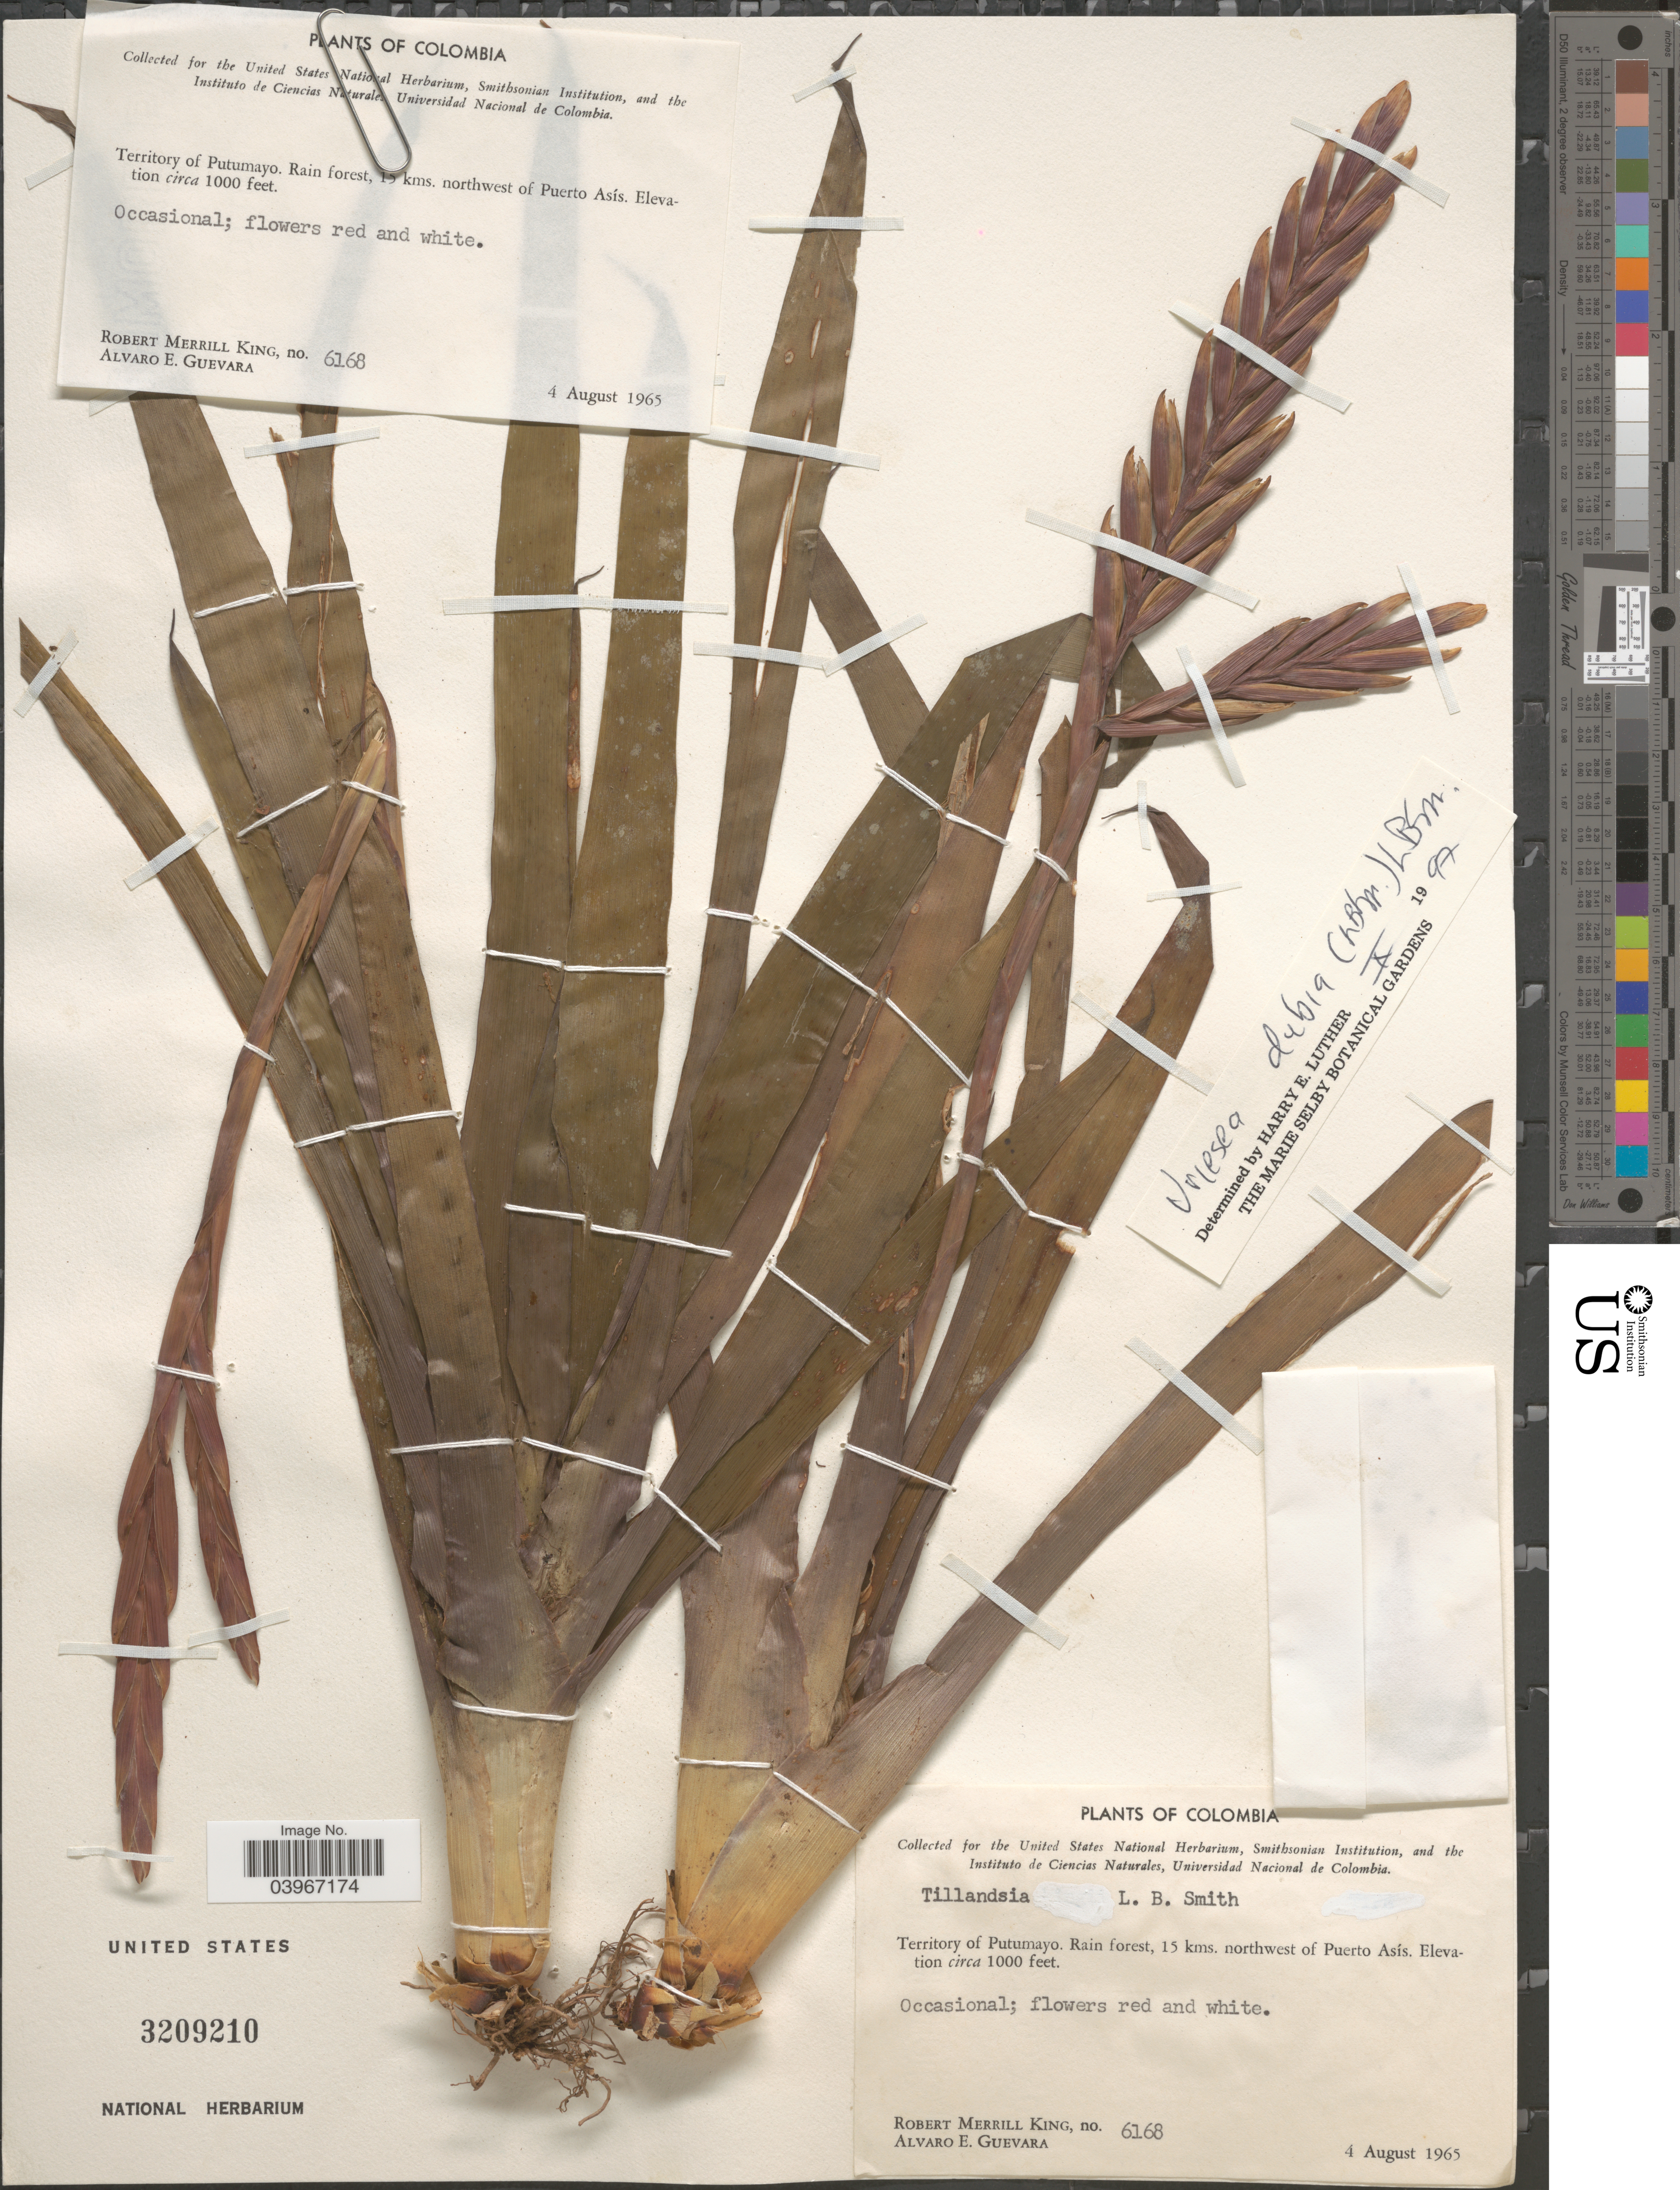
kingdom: Plantae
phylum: Tracheophyta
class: Liliopsida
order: Poales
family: Bromeliaceae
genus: Vriesea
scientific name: Vriesea sp.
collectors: R. M. King & A. E. Guevara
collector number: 6168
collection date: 1965-08-04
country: Colombia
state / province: Putumayo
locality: Territory of Putumayo. Rain forest, 15 kms. northwest of Puerto Asís.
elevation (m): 305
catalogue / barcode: US 3209210